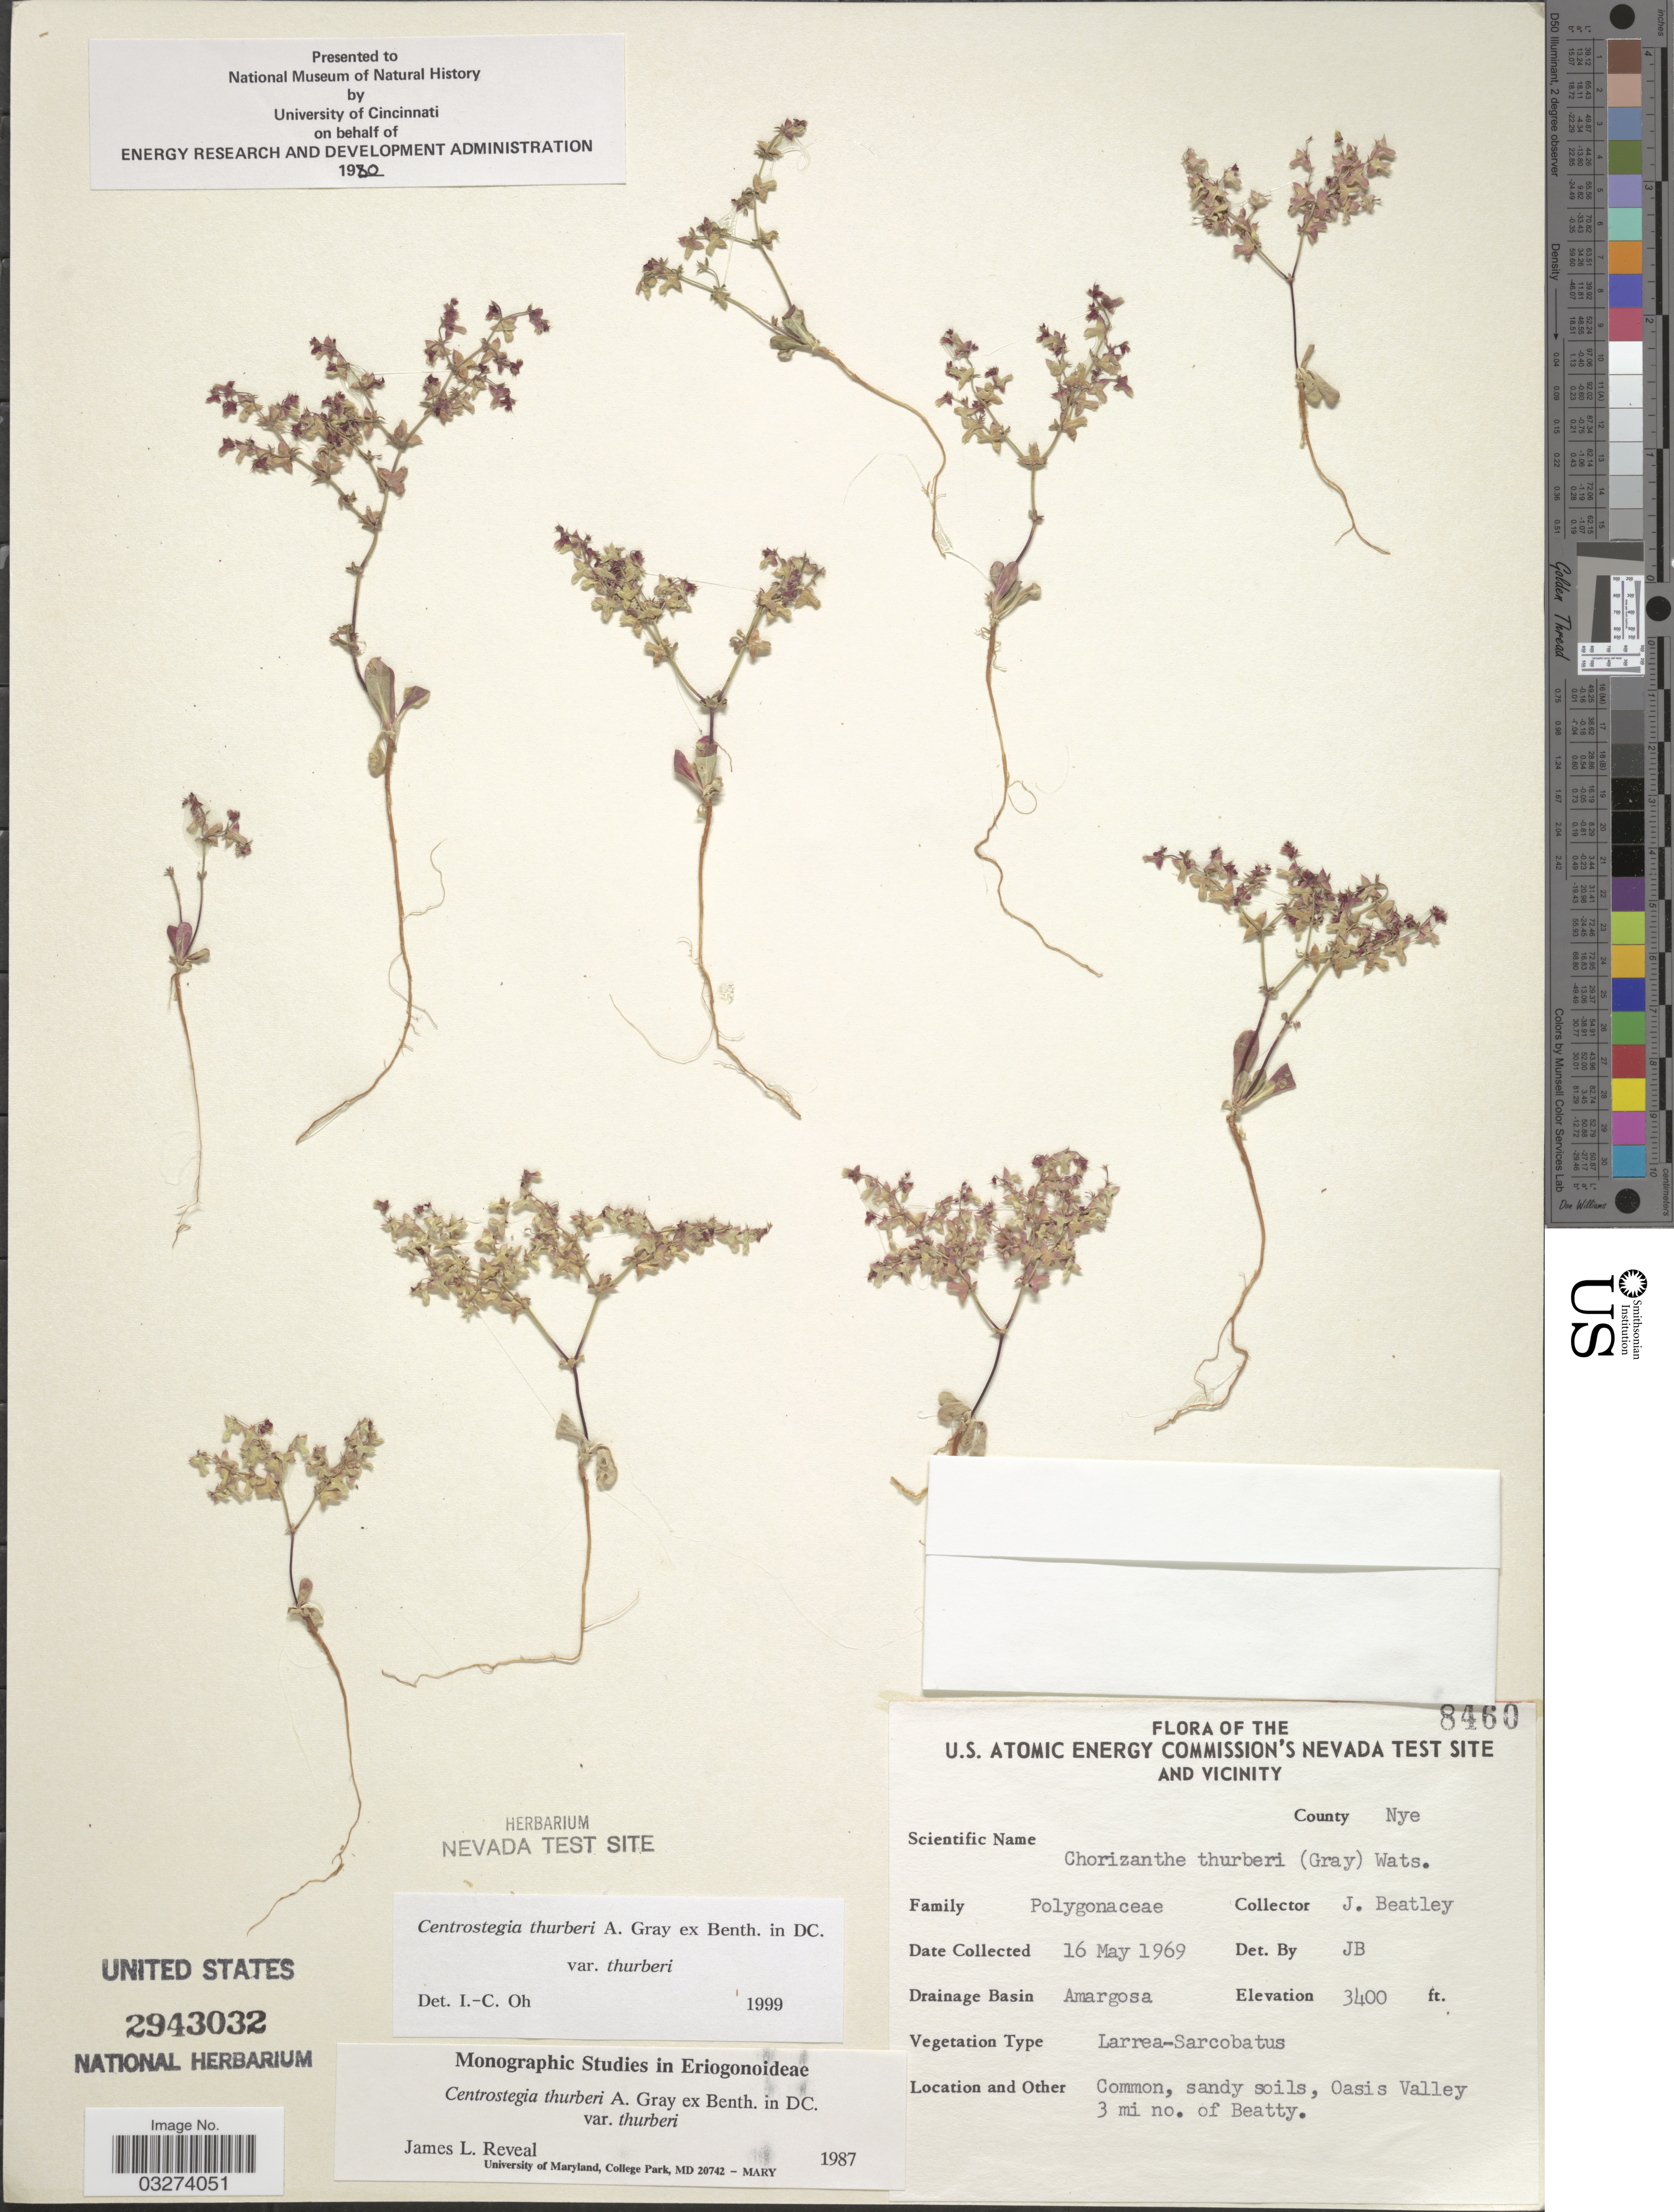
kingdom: Plantae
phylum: Tracheophyta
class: Magnoliopsida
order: Caryophyllales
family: Polygonaceae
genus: Centrostegia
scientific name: Centrostegia thurberi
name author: A. Gray ex Benth.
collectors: J. C. Beatley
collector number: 8460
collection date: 1969-05-16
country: United States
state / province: Nevada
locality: U.S. Atomic Energy Commission's Nevada Test Site and Vicinity. County Nye. Drainage Basin Amargosa. Oasis Valley 3 mi no. Beatty.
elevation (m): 1036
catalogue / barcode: US 2943032